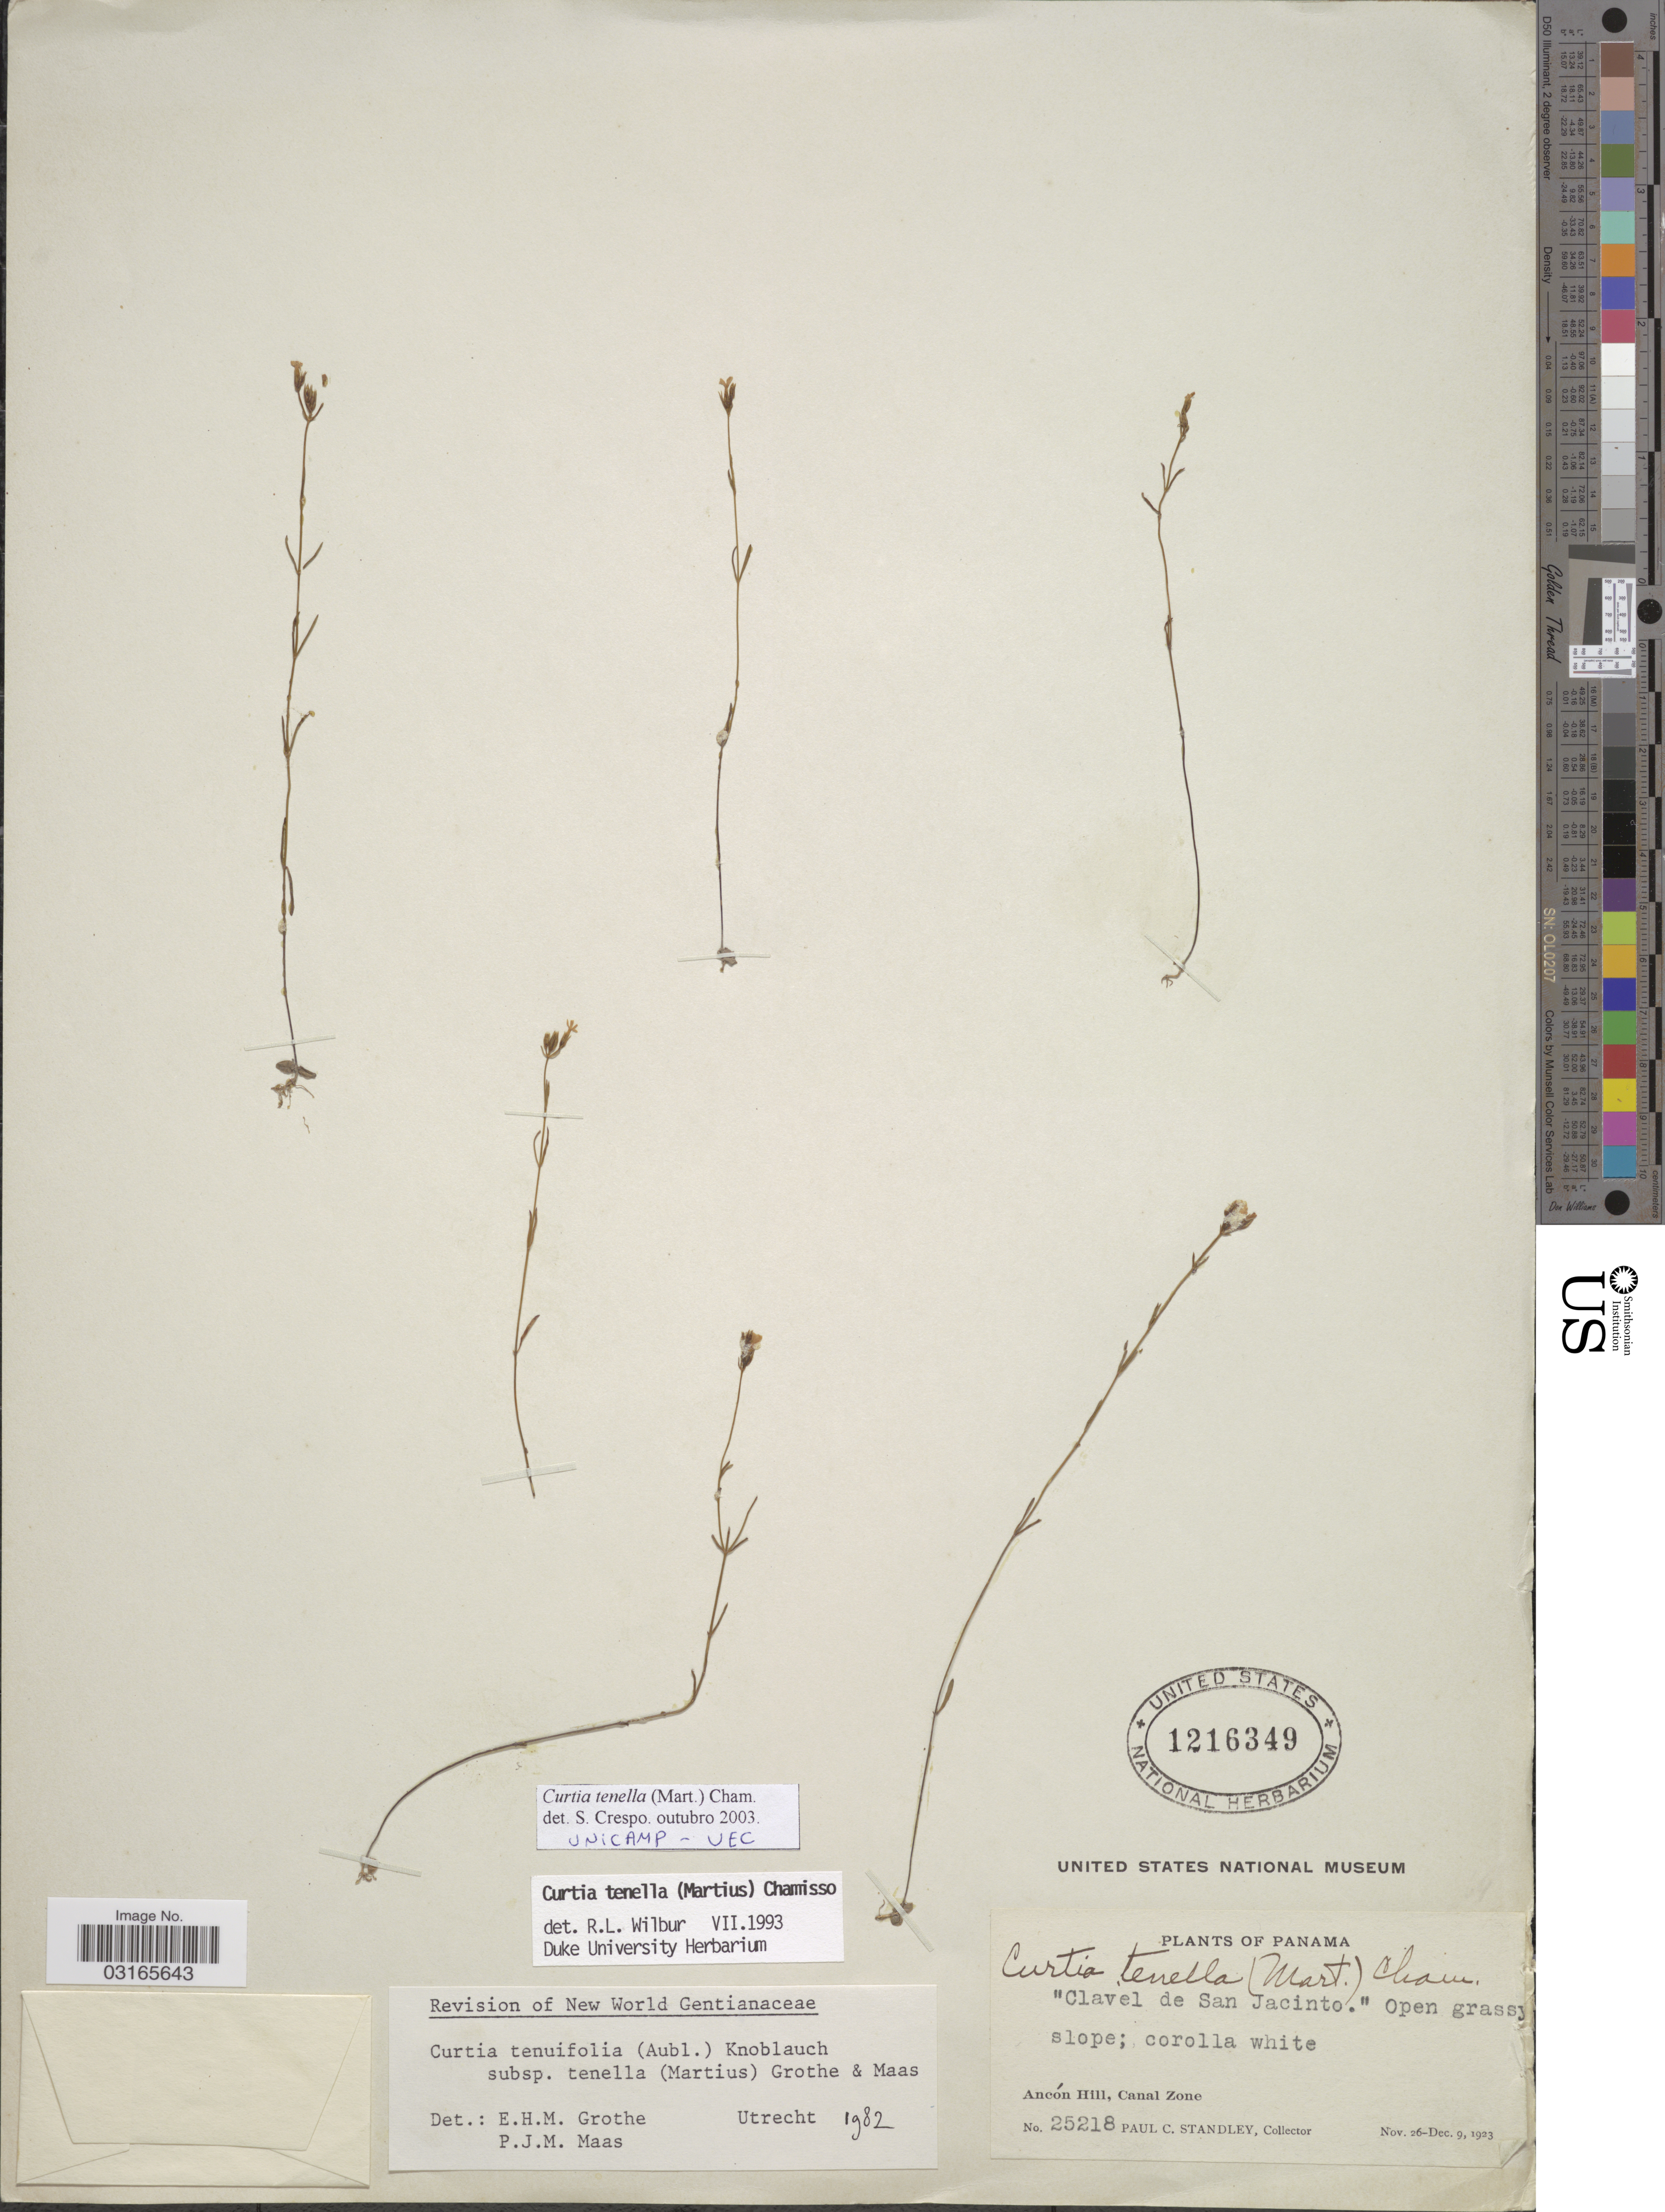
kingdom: Plantae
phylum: Tracheophyta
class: Magnoliopsida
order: Gentianales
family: Gentianaceae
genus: Curtia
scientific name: Curtia tenella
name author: (Mart.) Cham.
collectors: P. C. Standley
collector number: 25218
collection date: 1923-11-26/1923-12-09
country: Panama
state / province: Colón / Panamá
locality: Clavel de San Jacinto.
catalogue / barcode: US 1216349